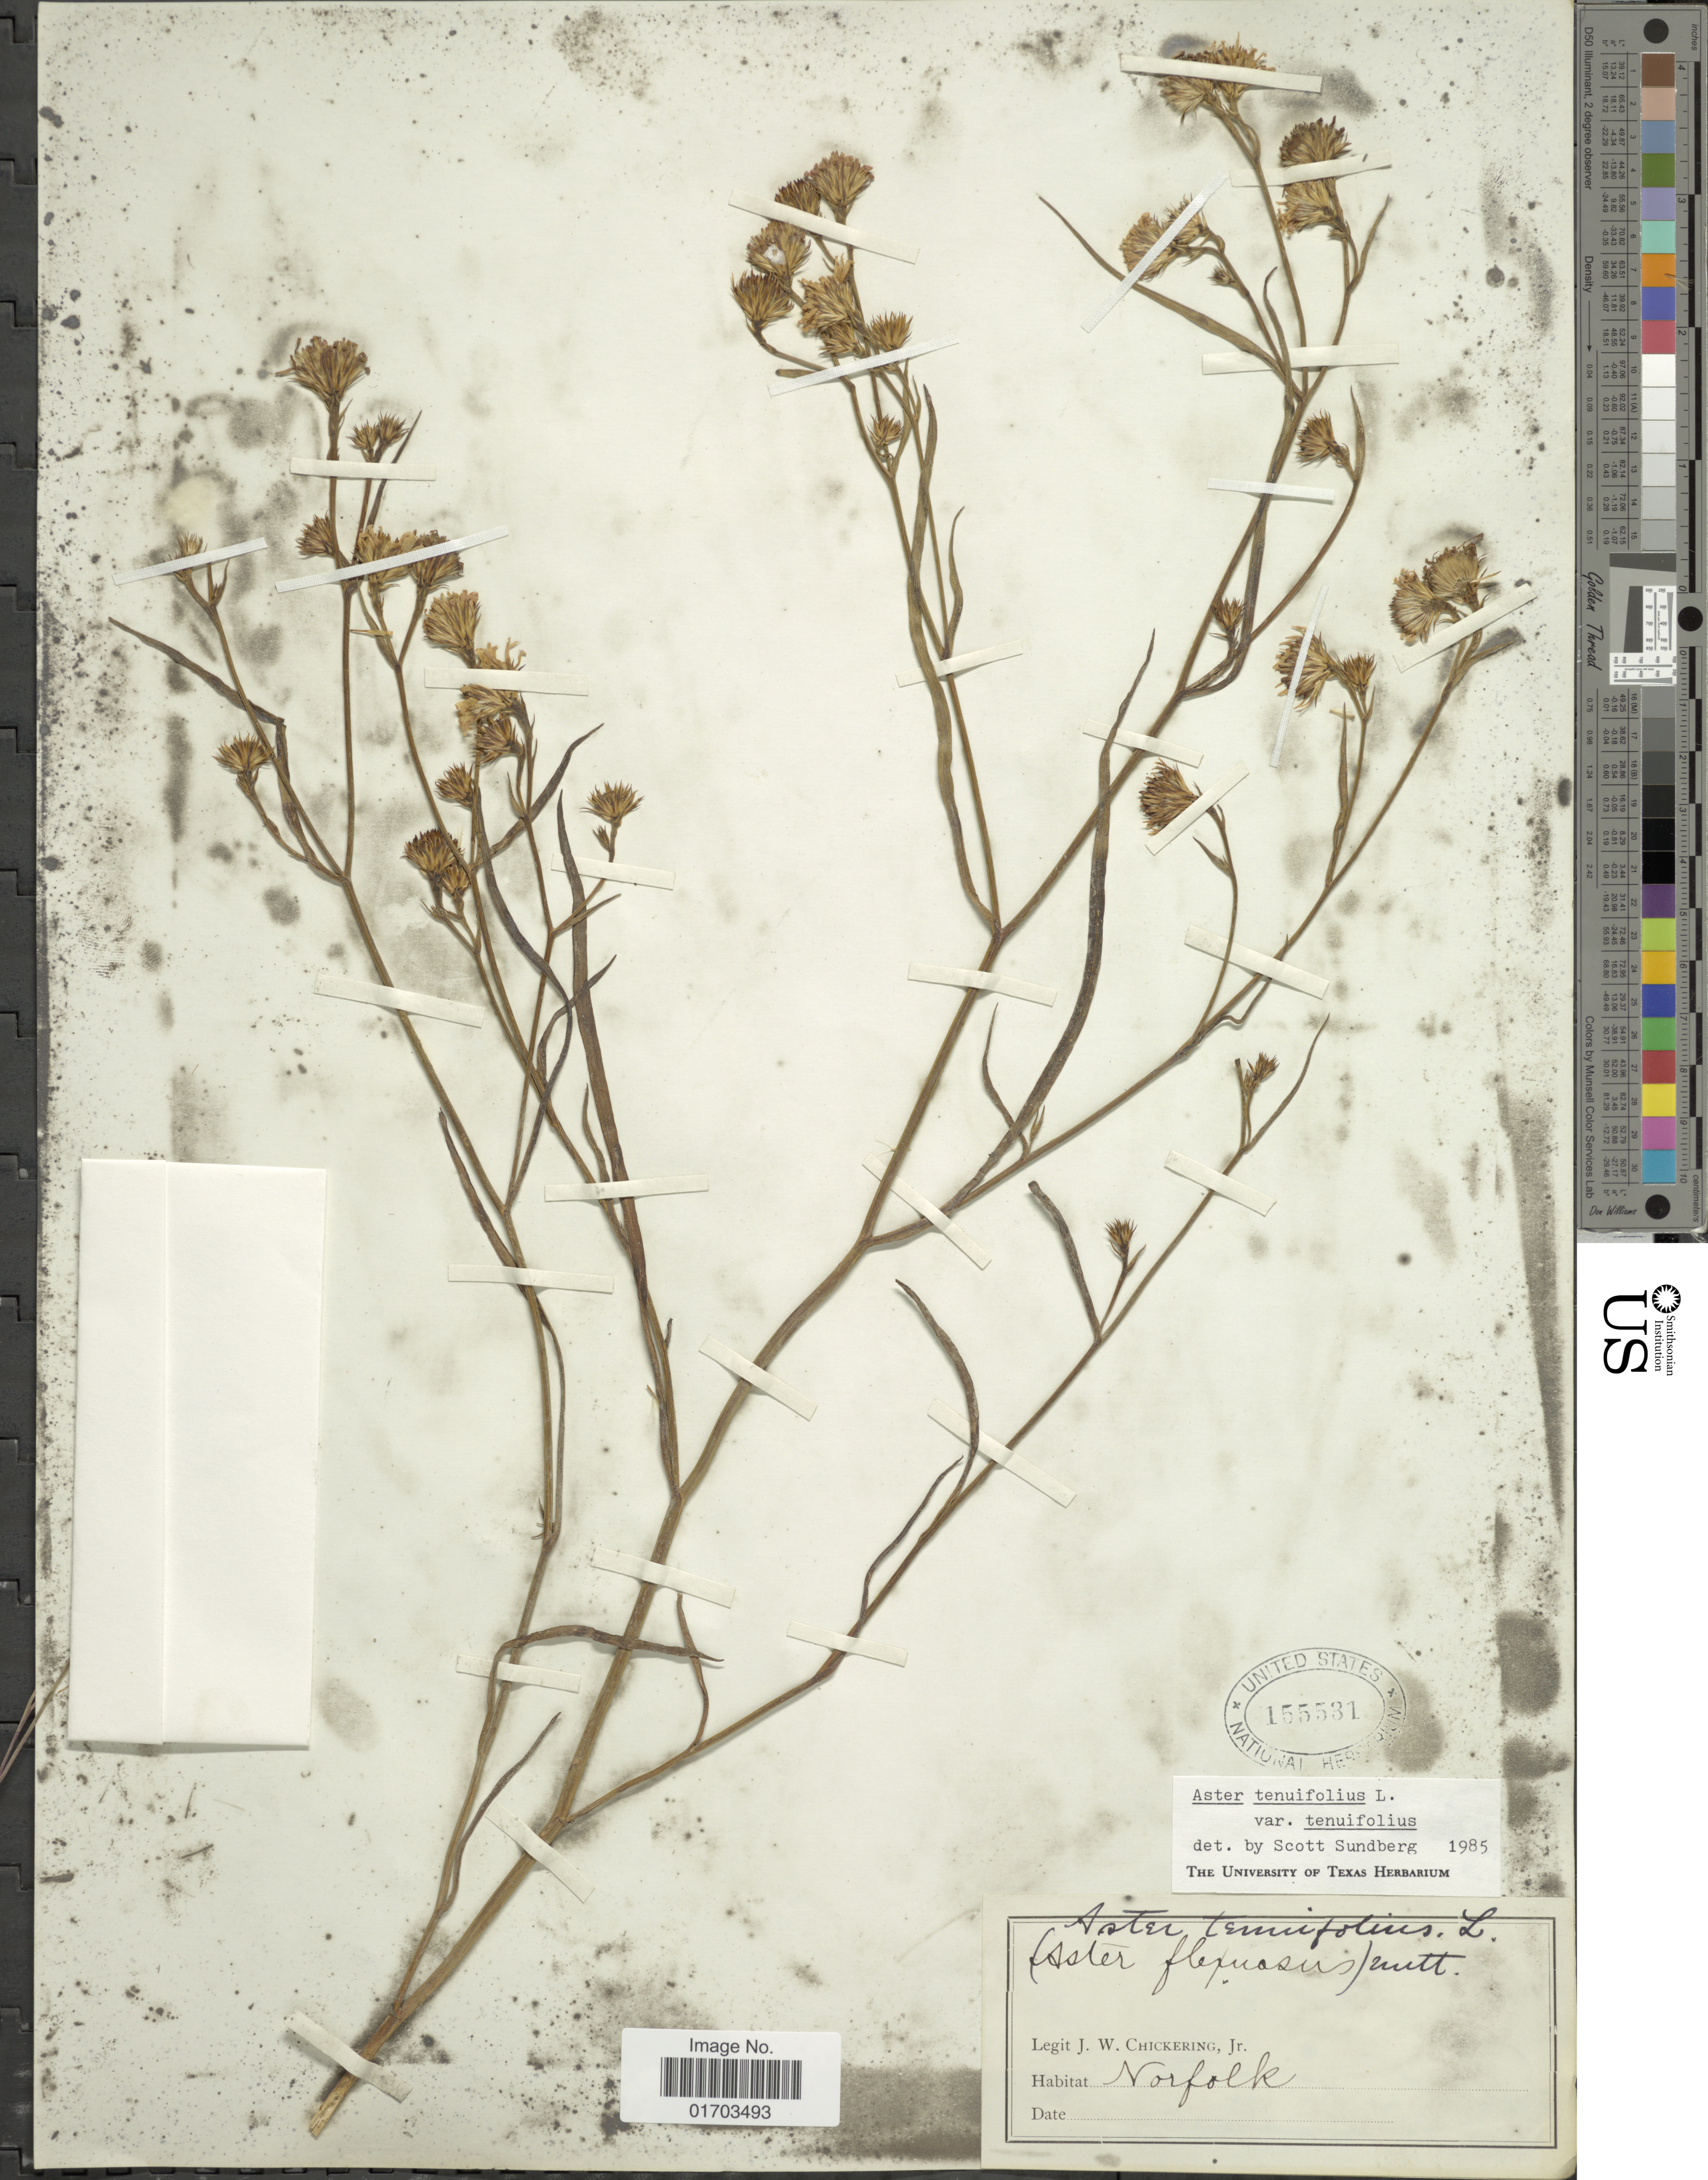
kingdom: Plantae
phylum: Tracheophyta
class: Magnoliopsida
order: Asterales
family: Asteraceae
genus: Symphyotrichum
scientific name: Symphyotrichum tenuifolium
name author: (L.) G.L. Nesom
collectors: J. W. Chickering Jr.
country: United States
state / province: Virginia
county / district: City of Norfolk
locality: Norfolk.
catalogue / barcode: US 155531